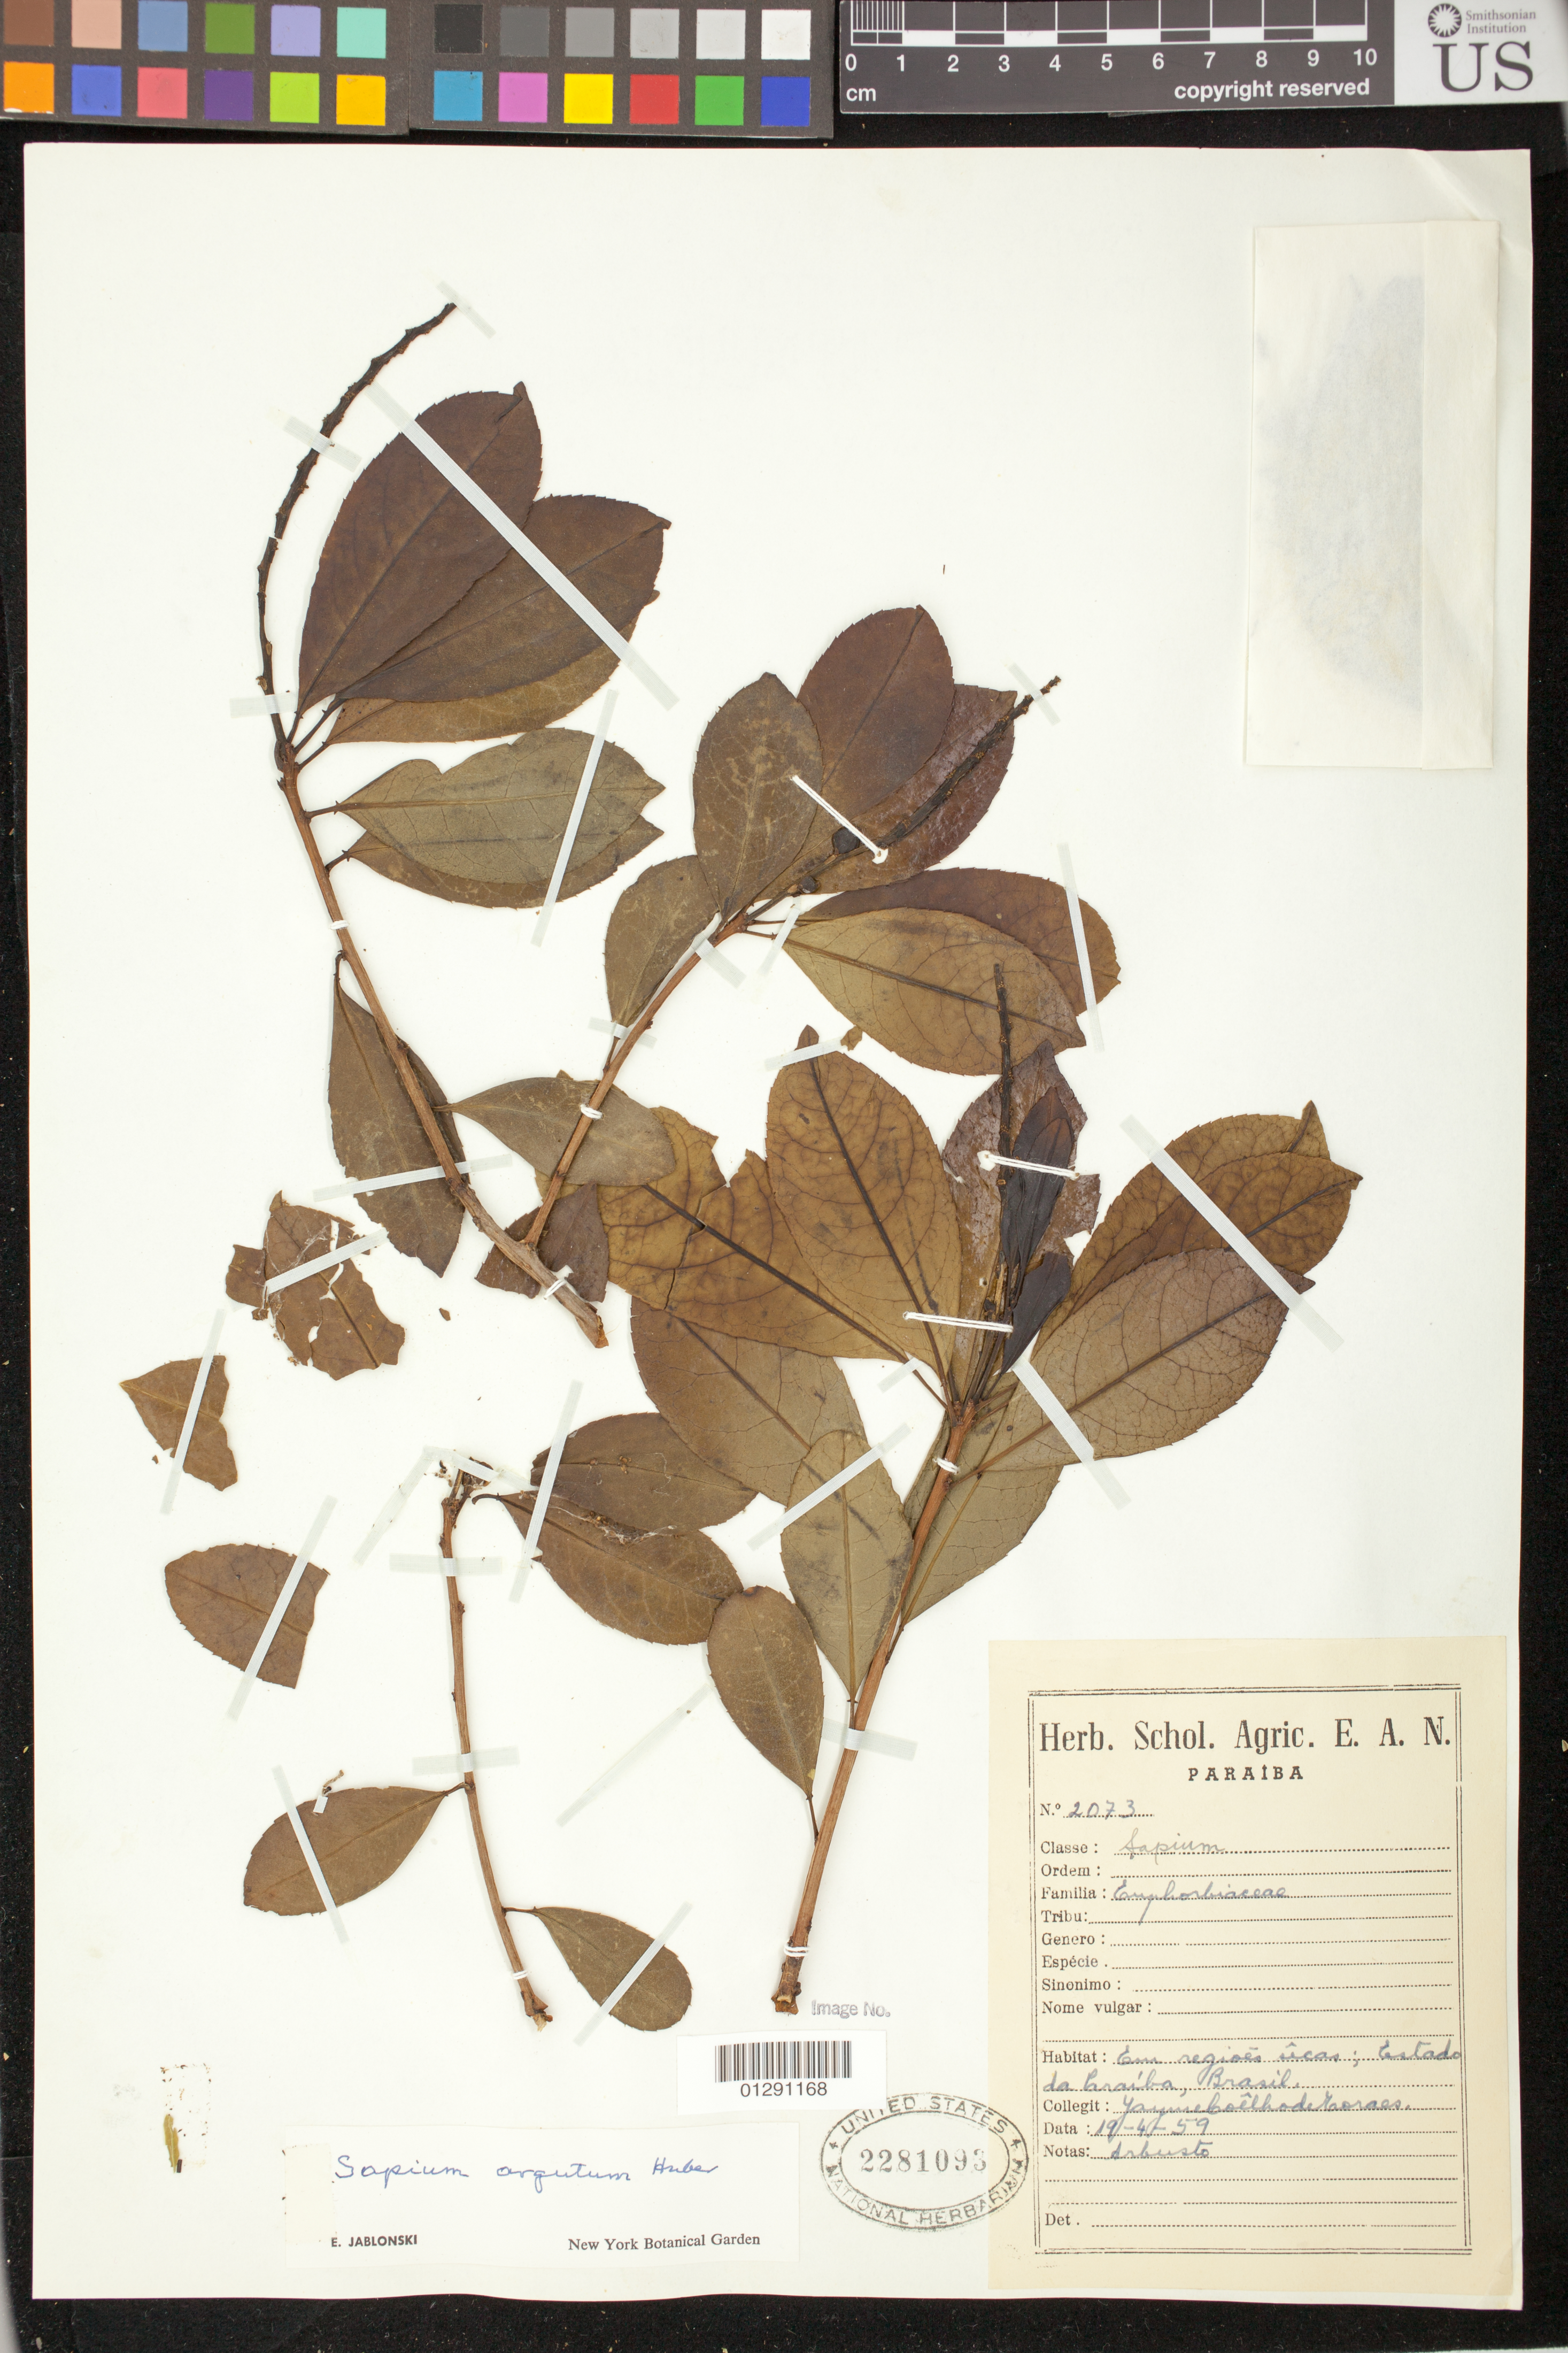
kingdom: Plantae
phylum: Tracheophyta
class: Magnoliopsida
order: Malpighiales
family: Euphorbiaceae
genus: Sapium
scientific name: Sapium argutum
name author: (Müll. Arg.) Huber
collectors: -. Yaymeboelhoderaeraes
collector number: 2073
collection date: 1959-04-19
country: Brazil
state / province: Pernambuco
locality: Estado de Paraiba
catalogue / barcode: US 2281093